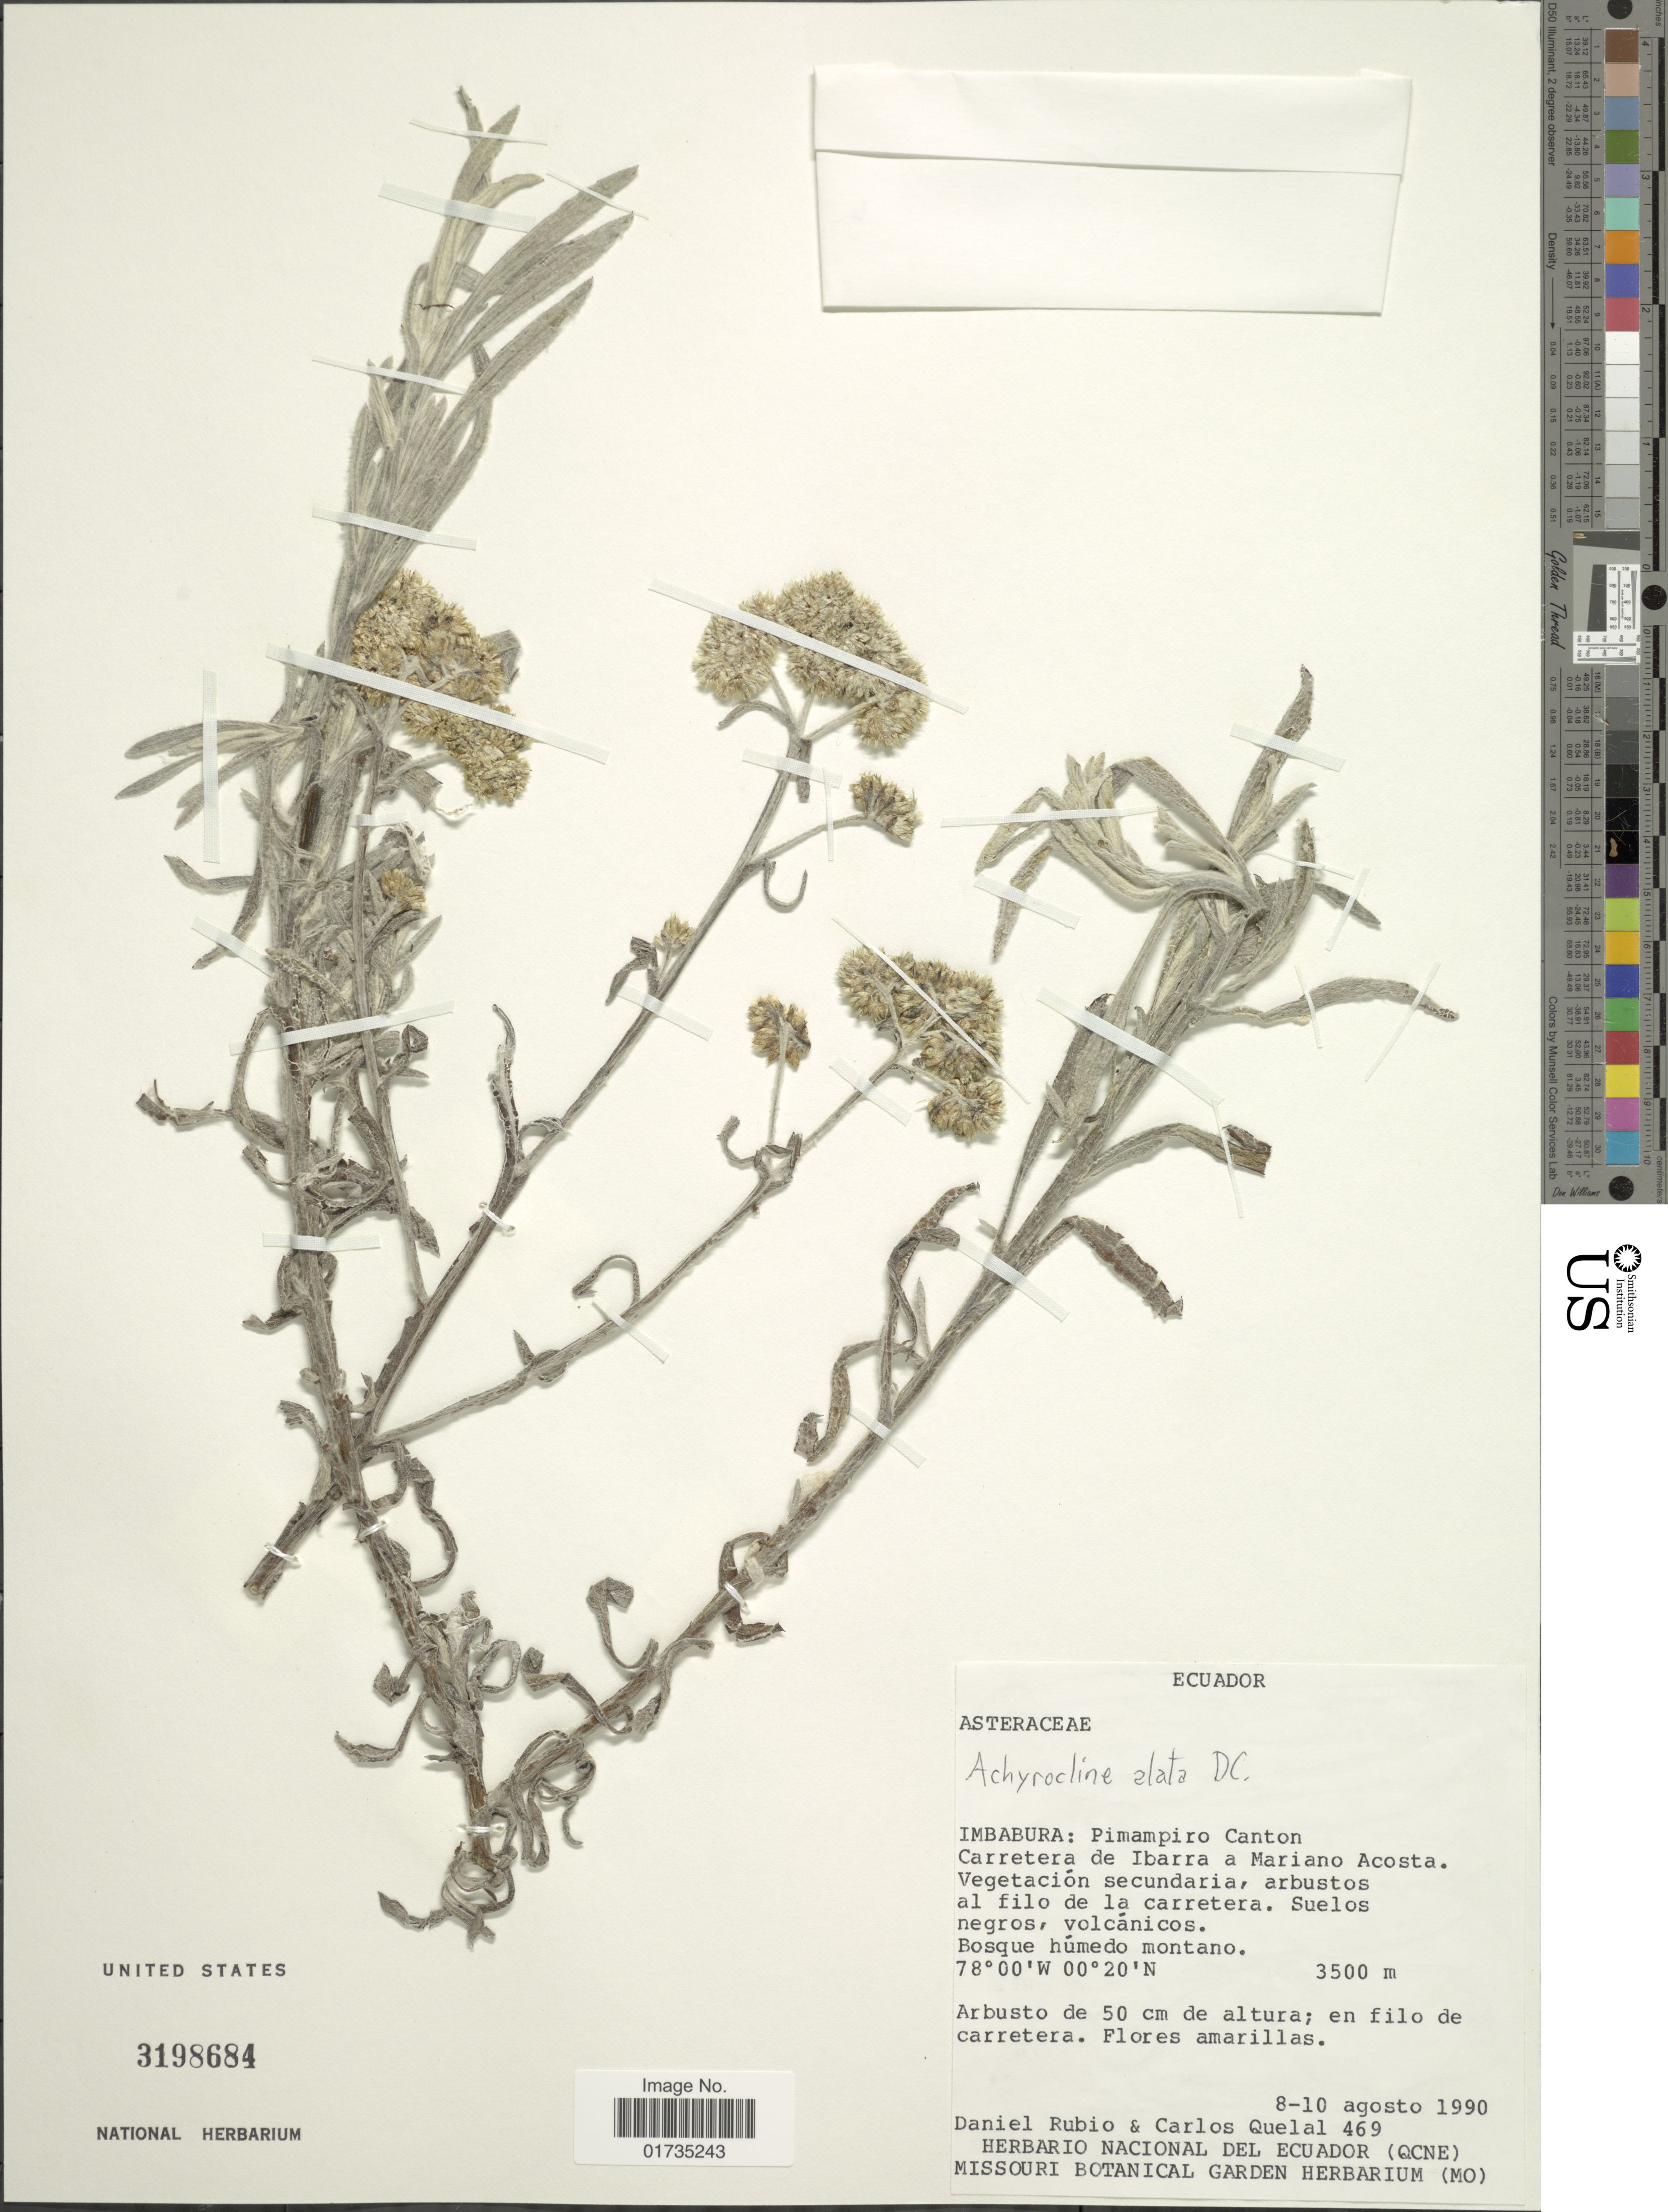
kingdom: Plantae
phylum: Tracheophyta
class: Magnoliopsida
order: Asterales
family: Asteraceae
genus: Achyrocline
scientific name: Achyrocline alata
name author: (Kunth) DC.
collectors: D. Rubio & C. Quelal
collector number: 469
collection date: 1990-08-08/1990-08-10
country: Ecuador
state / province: Imbabura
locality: Ecuador. Imbabura: pimampiro Canton. Carretera de Ibarra a Mariano Acosta Vegetacion secundaria,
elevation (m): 3500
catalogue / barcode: US 3198684